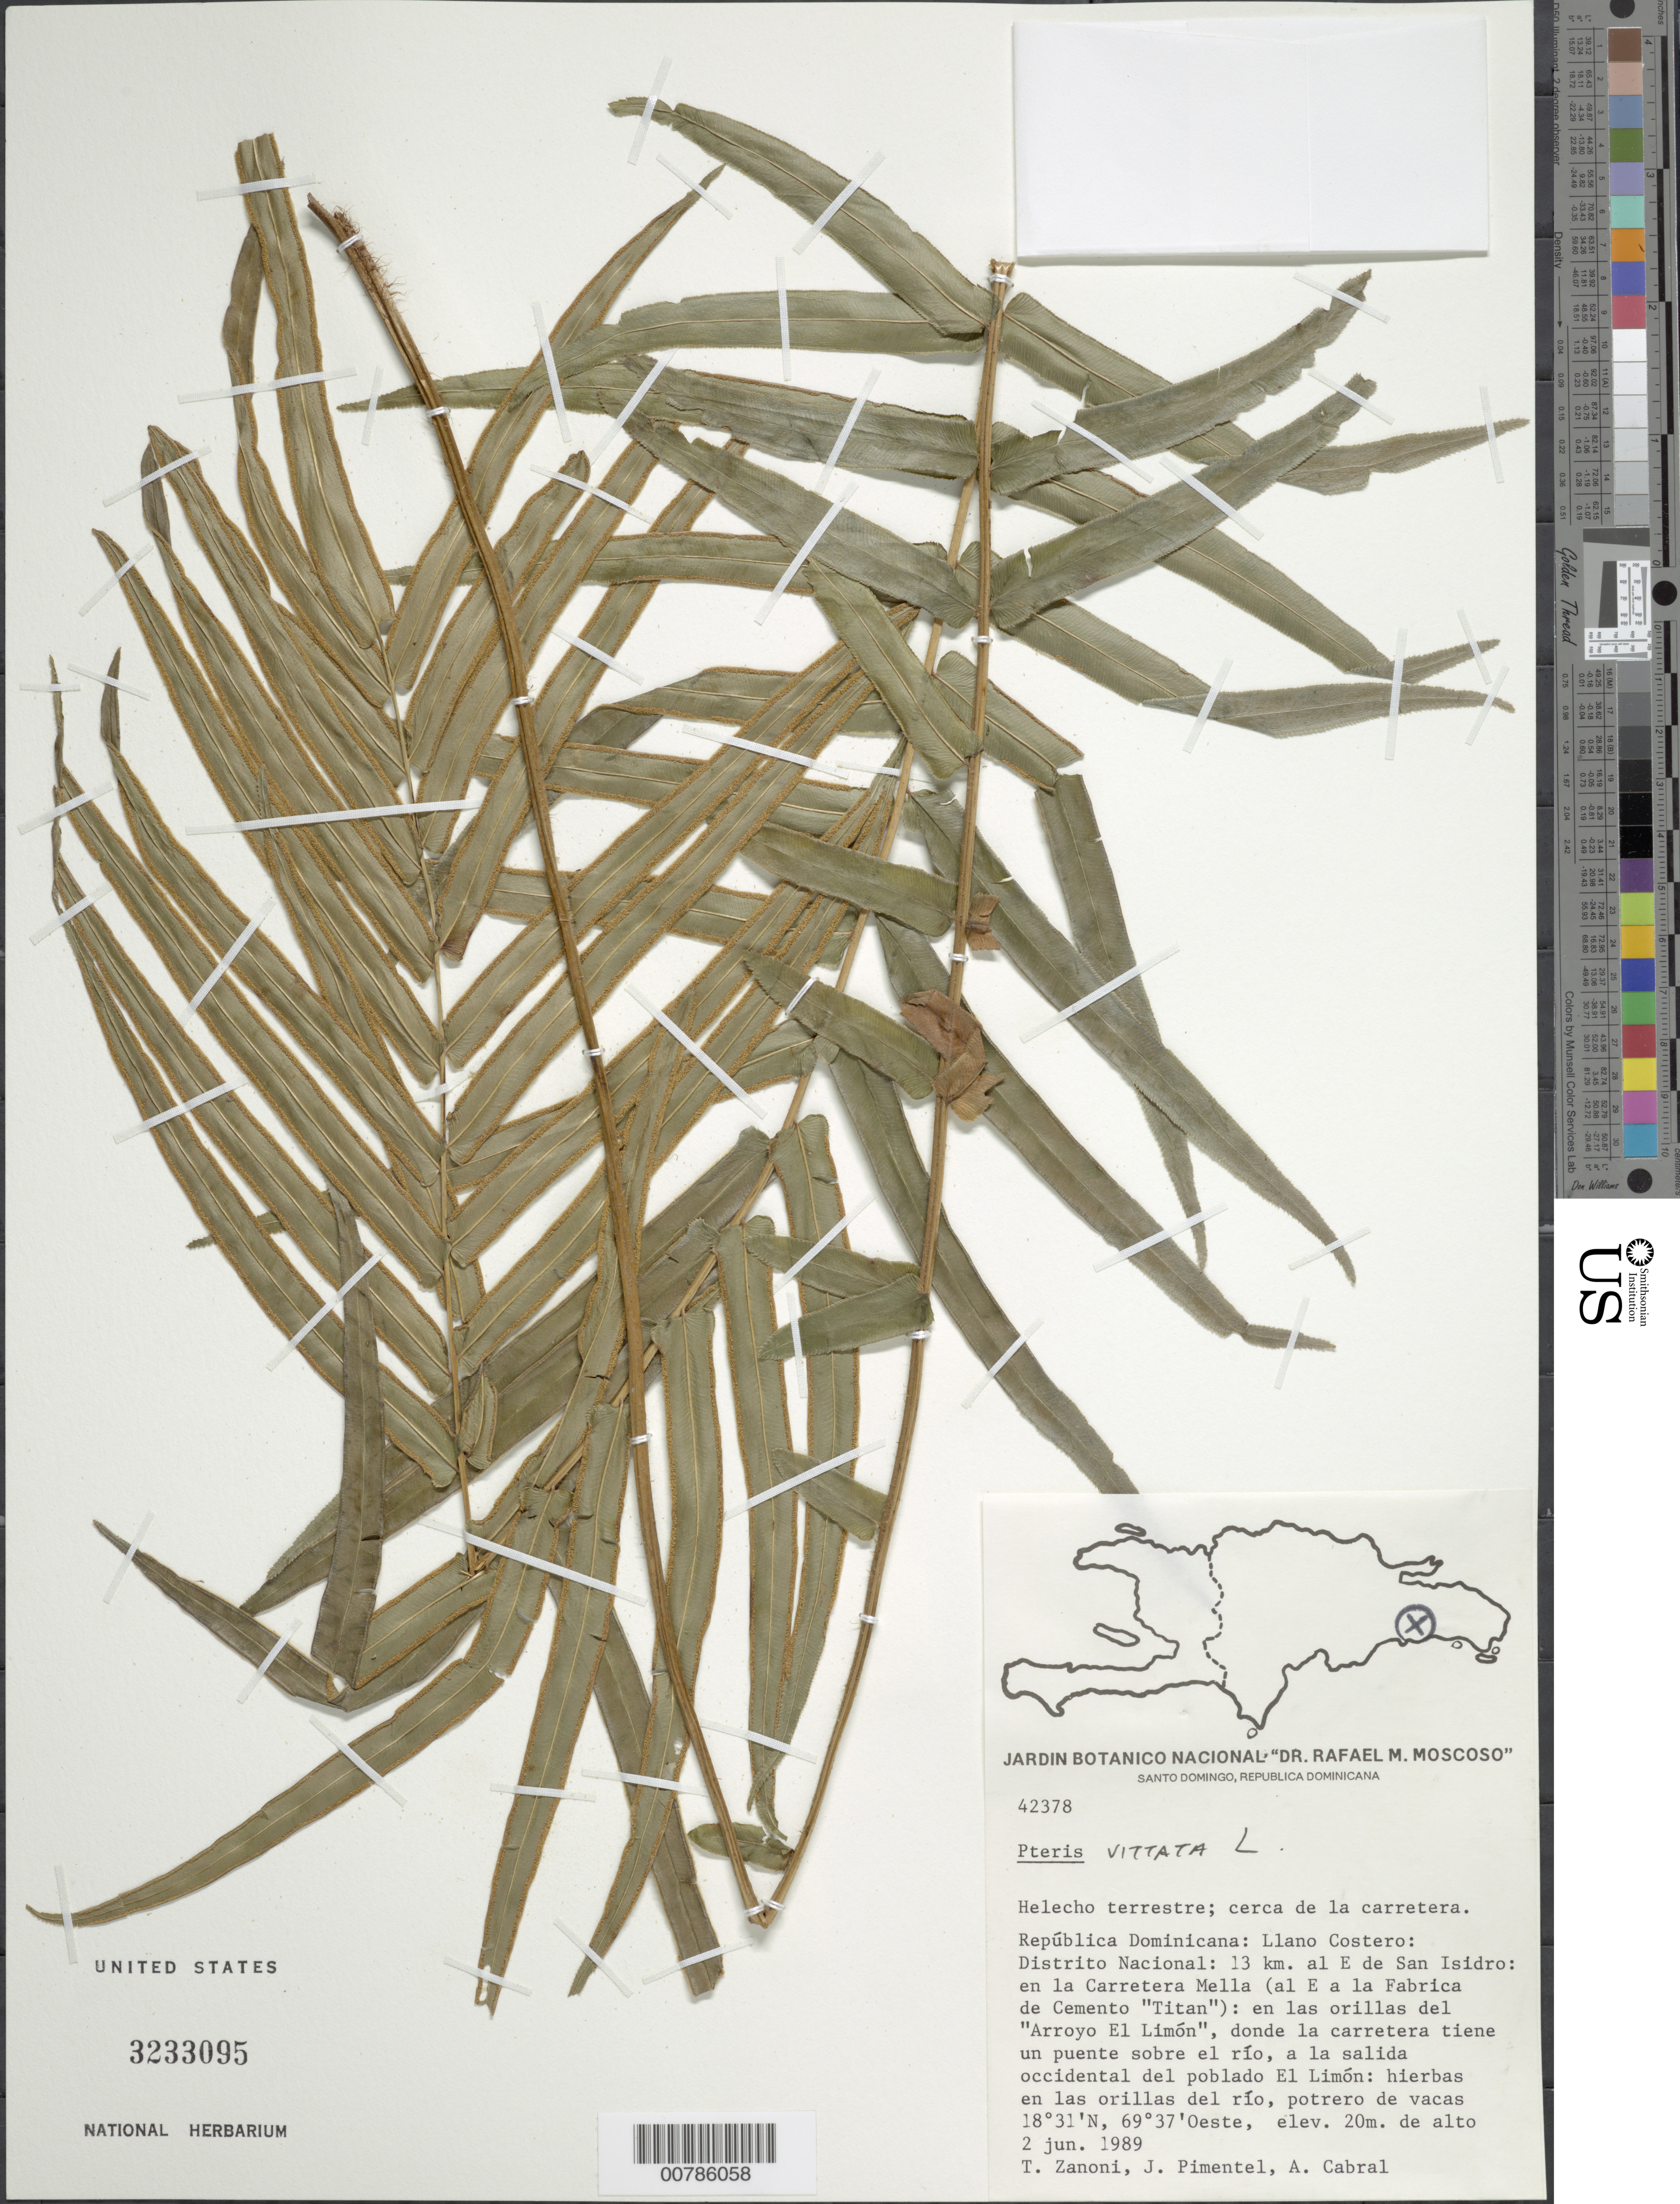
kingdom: Plantae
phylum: Tracheophyta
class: Polypodiopsida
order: Polypodiales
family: Pteridaceae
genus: Pteris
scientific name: Pteris vittata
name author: L.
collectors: T. A. Zanoni, J. Pimentel & A. Cabral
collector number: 43378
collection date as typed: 02 Jun 1989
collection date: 1989-06-02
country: Dominican Republic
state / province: Distrito Nacional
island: Hispaniola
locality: Llano Costero, 13 km E de San Isidro, en la Carretera Mella (al E a la Fabrica de Cemento "Titan"); en las orillad del Arroyo El Limón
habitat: Hierbas el las orillad del río, potrero de vacas; cerca de la carretera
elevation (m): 20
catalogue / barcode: US 3233095